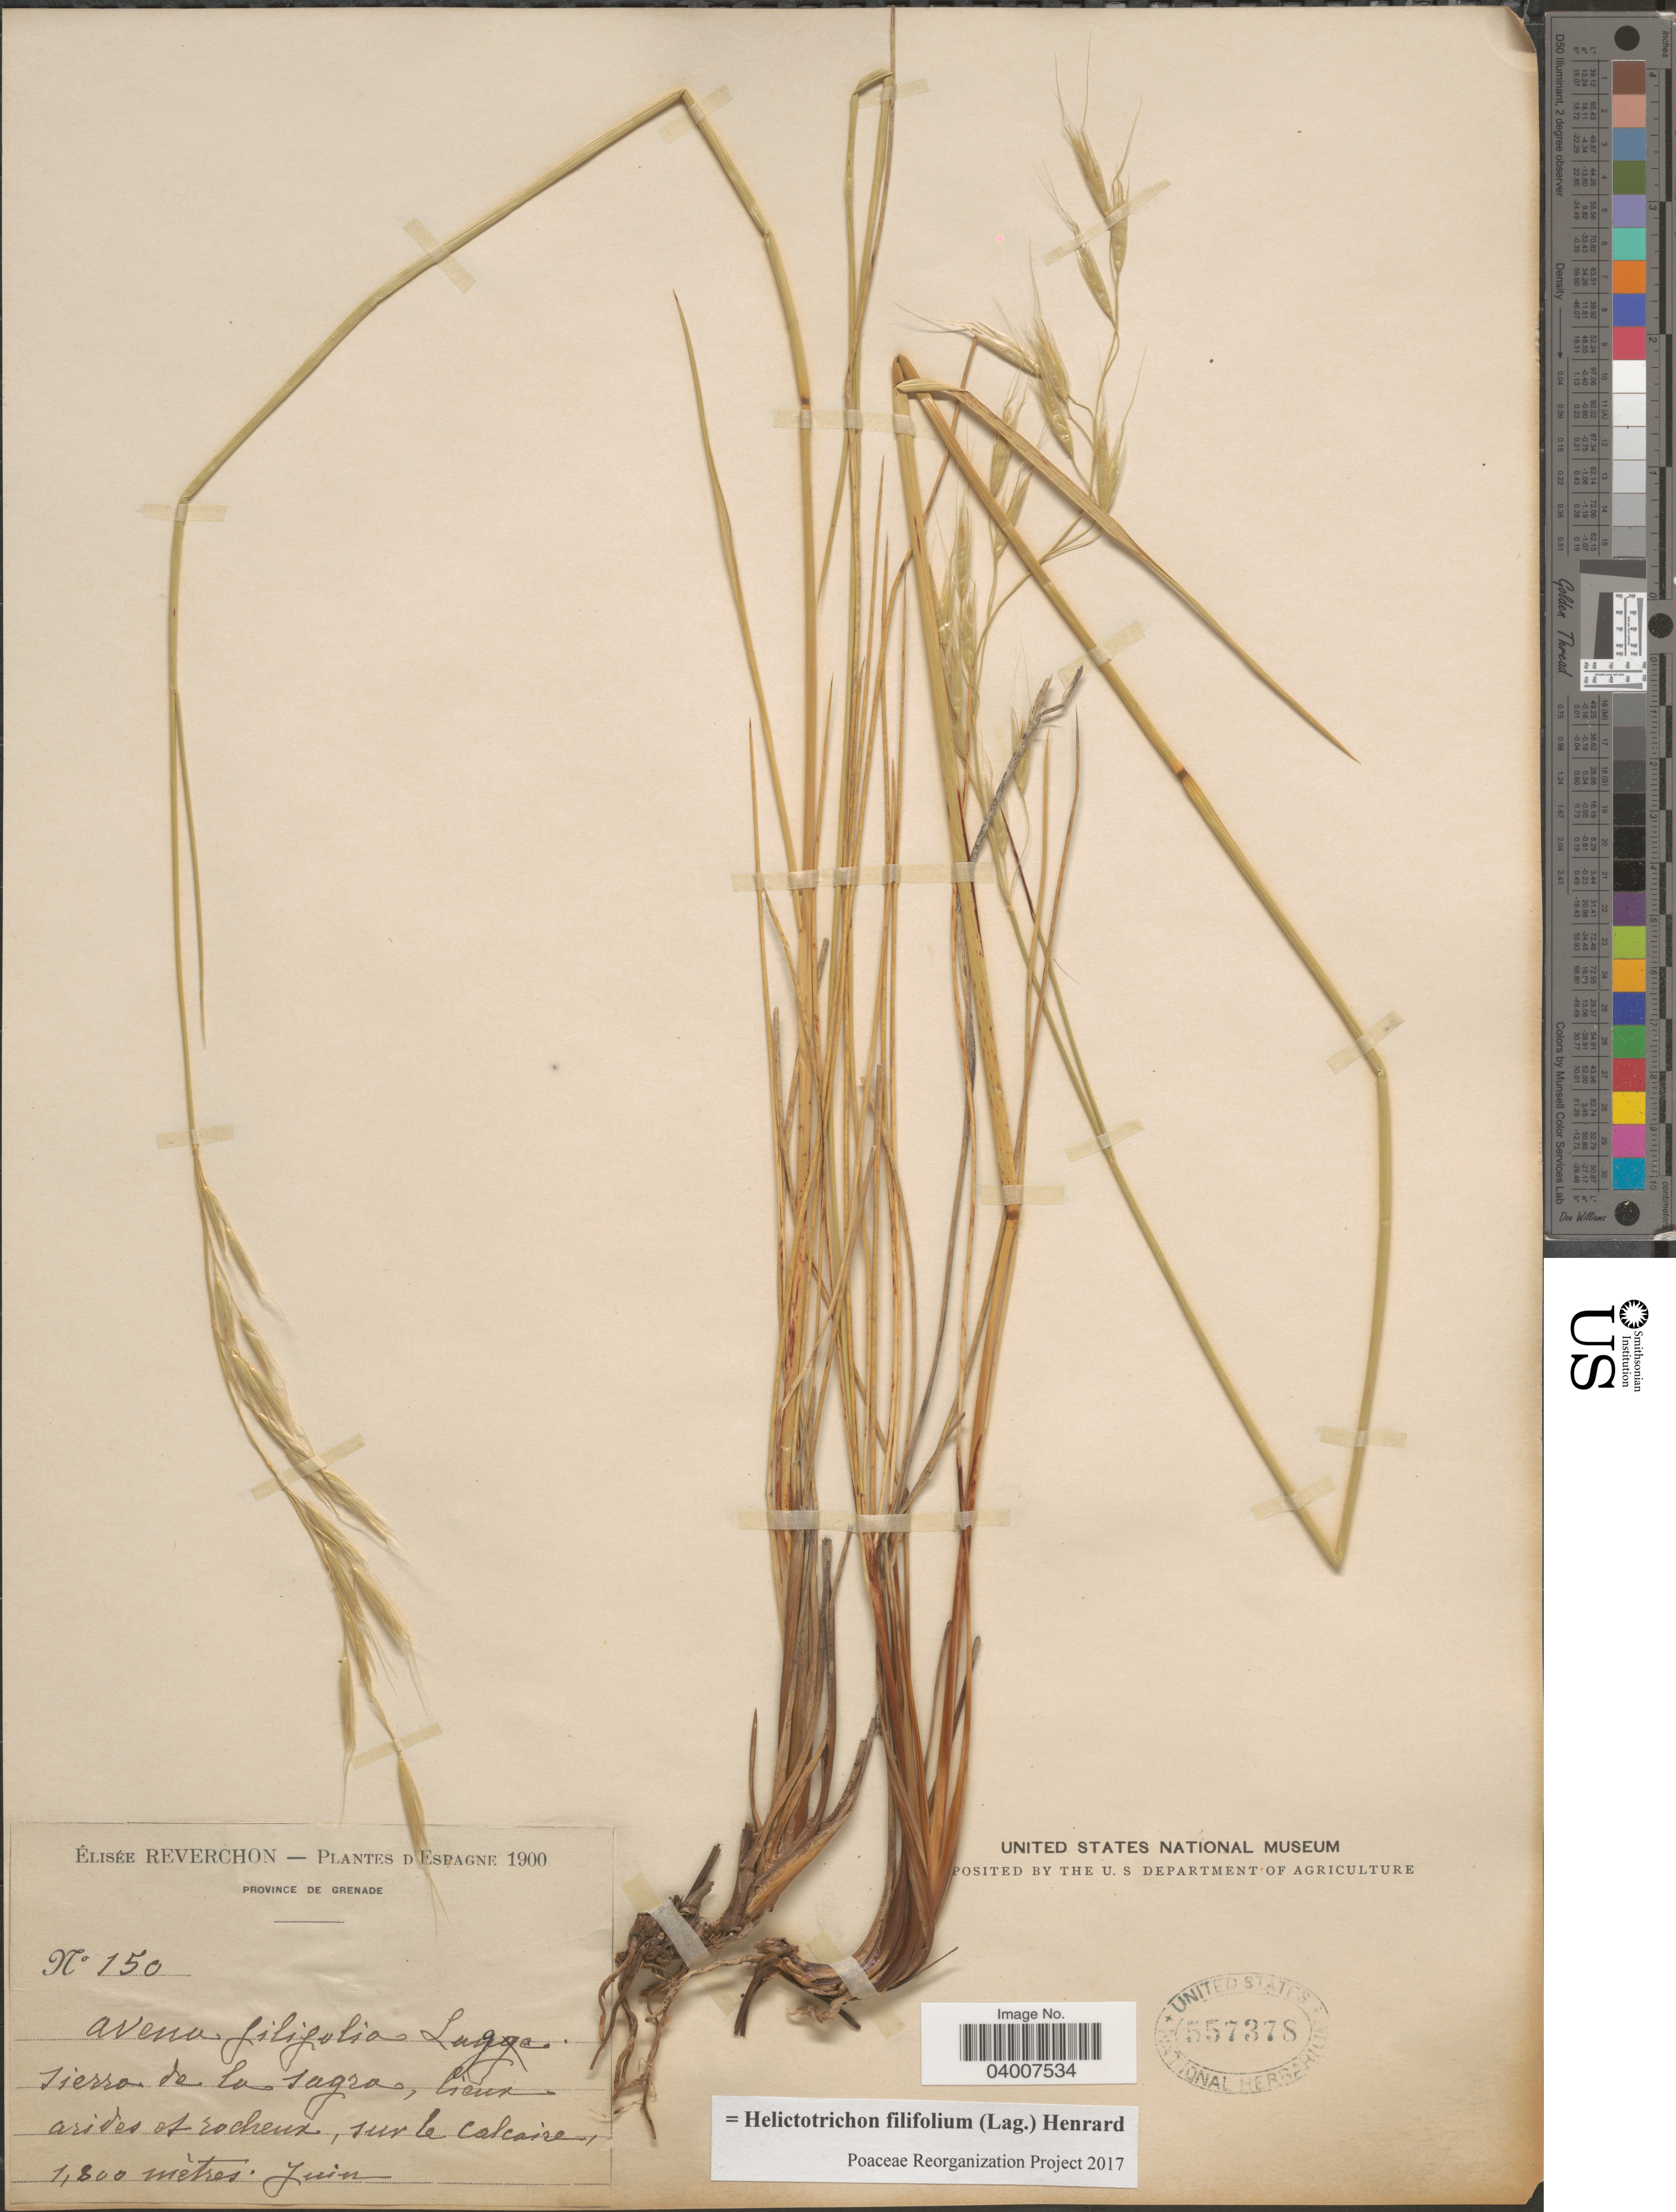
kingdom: Plantae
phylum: Tracheophyta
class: Liliopsida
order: Poales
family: Poaceae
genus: Helictotrichon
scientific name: Helictotrichon filifolium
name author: (Lag.) Henr.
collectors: E. Reverchon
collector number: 150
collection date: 1900-06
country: Spain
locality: Province de Grenade. Sierra de la Sagrao, lieux arides at rocheux, sur le calcaire.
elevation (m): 1800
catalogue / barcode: US 557378